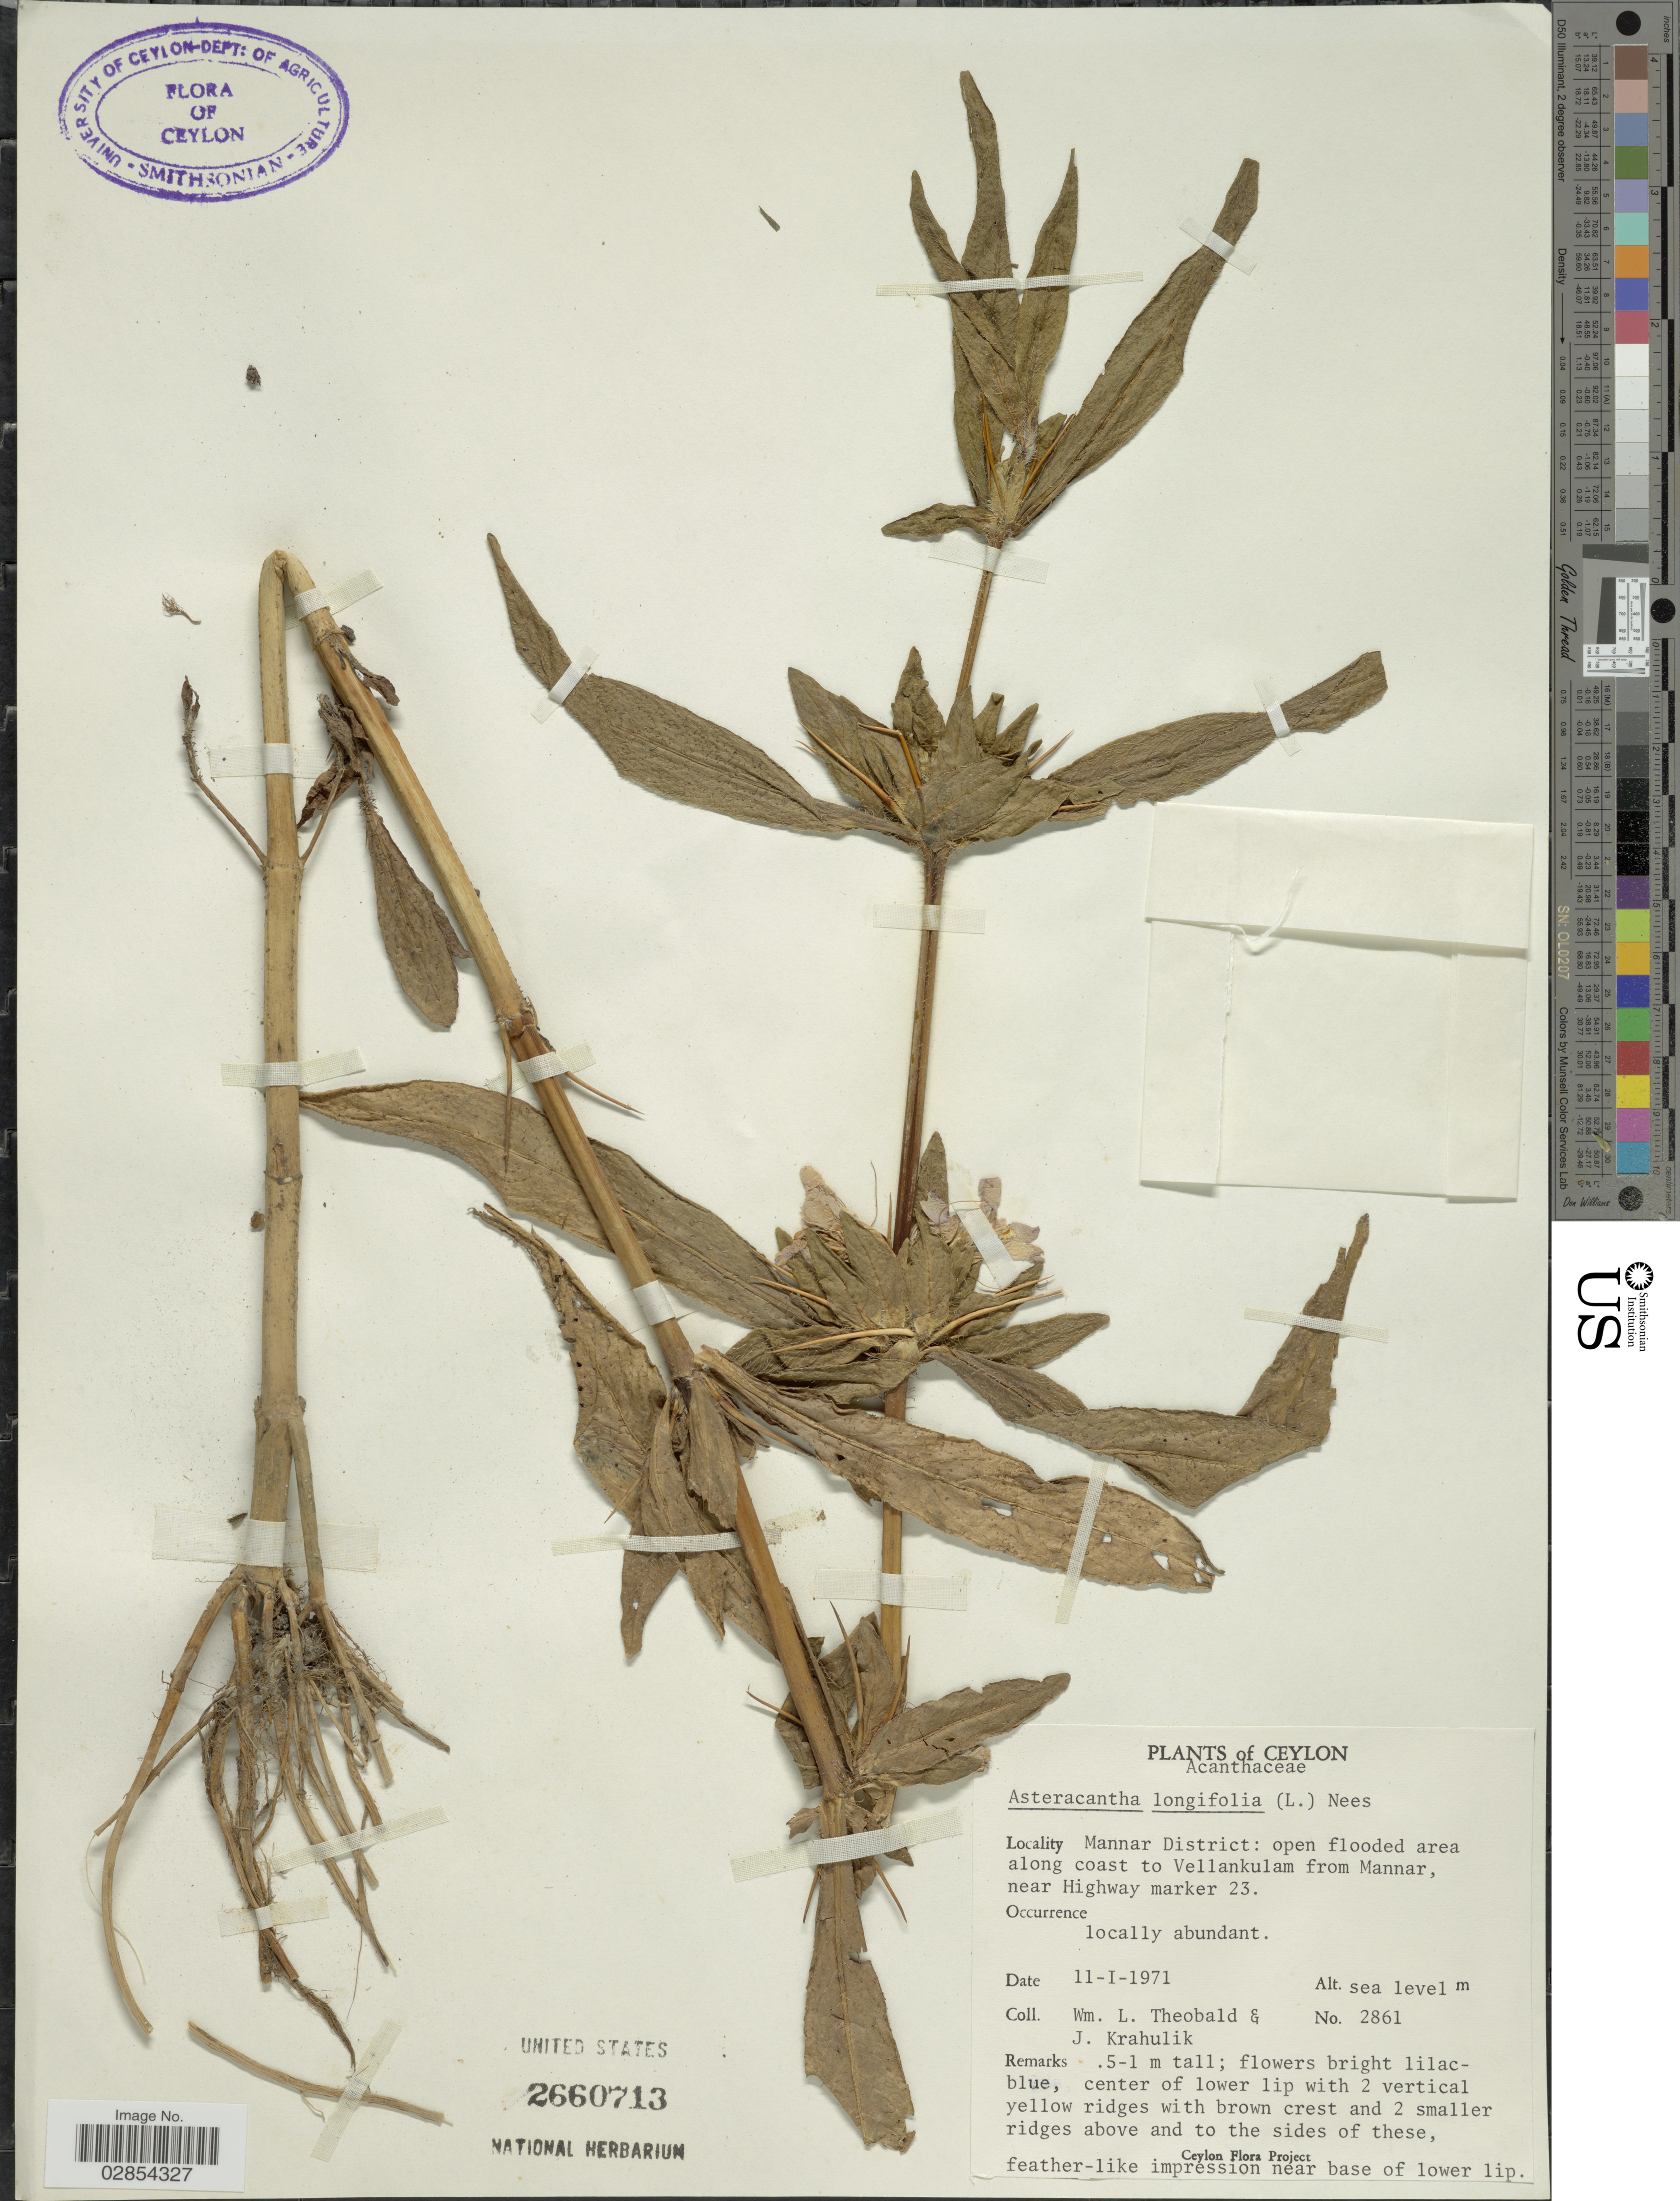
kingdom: Plantae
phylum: Tracheophyta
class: Magnoliopsida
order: Lamiales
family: Acanthaceae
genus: Asteracantha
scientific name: Asteracantha auriculata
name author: Nees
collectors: W. L. Theobald & J. Krahulik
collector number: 2861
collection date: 1971-01-11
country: Sri Lanka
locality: Ceylon. Mannar District: open flooded area along coast to Vellankulam from Mannar, near Highway marker 23.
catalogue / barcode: US 2660713